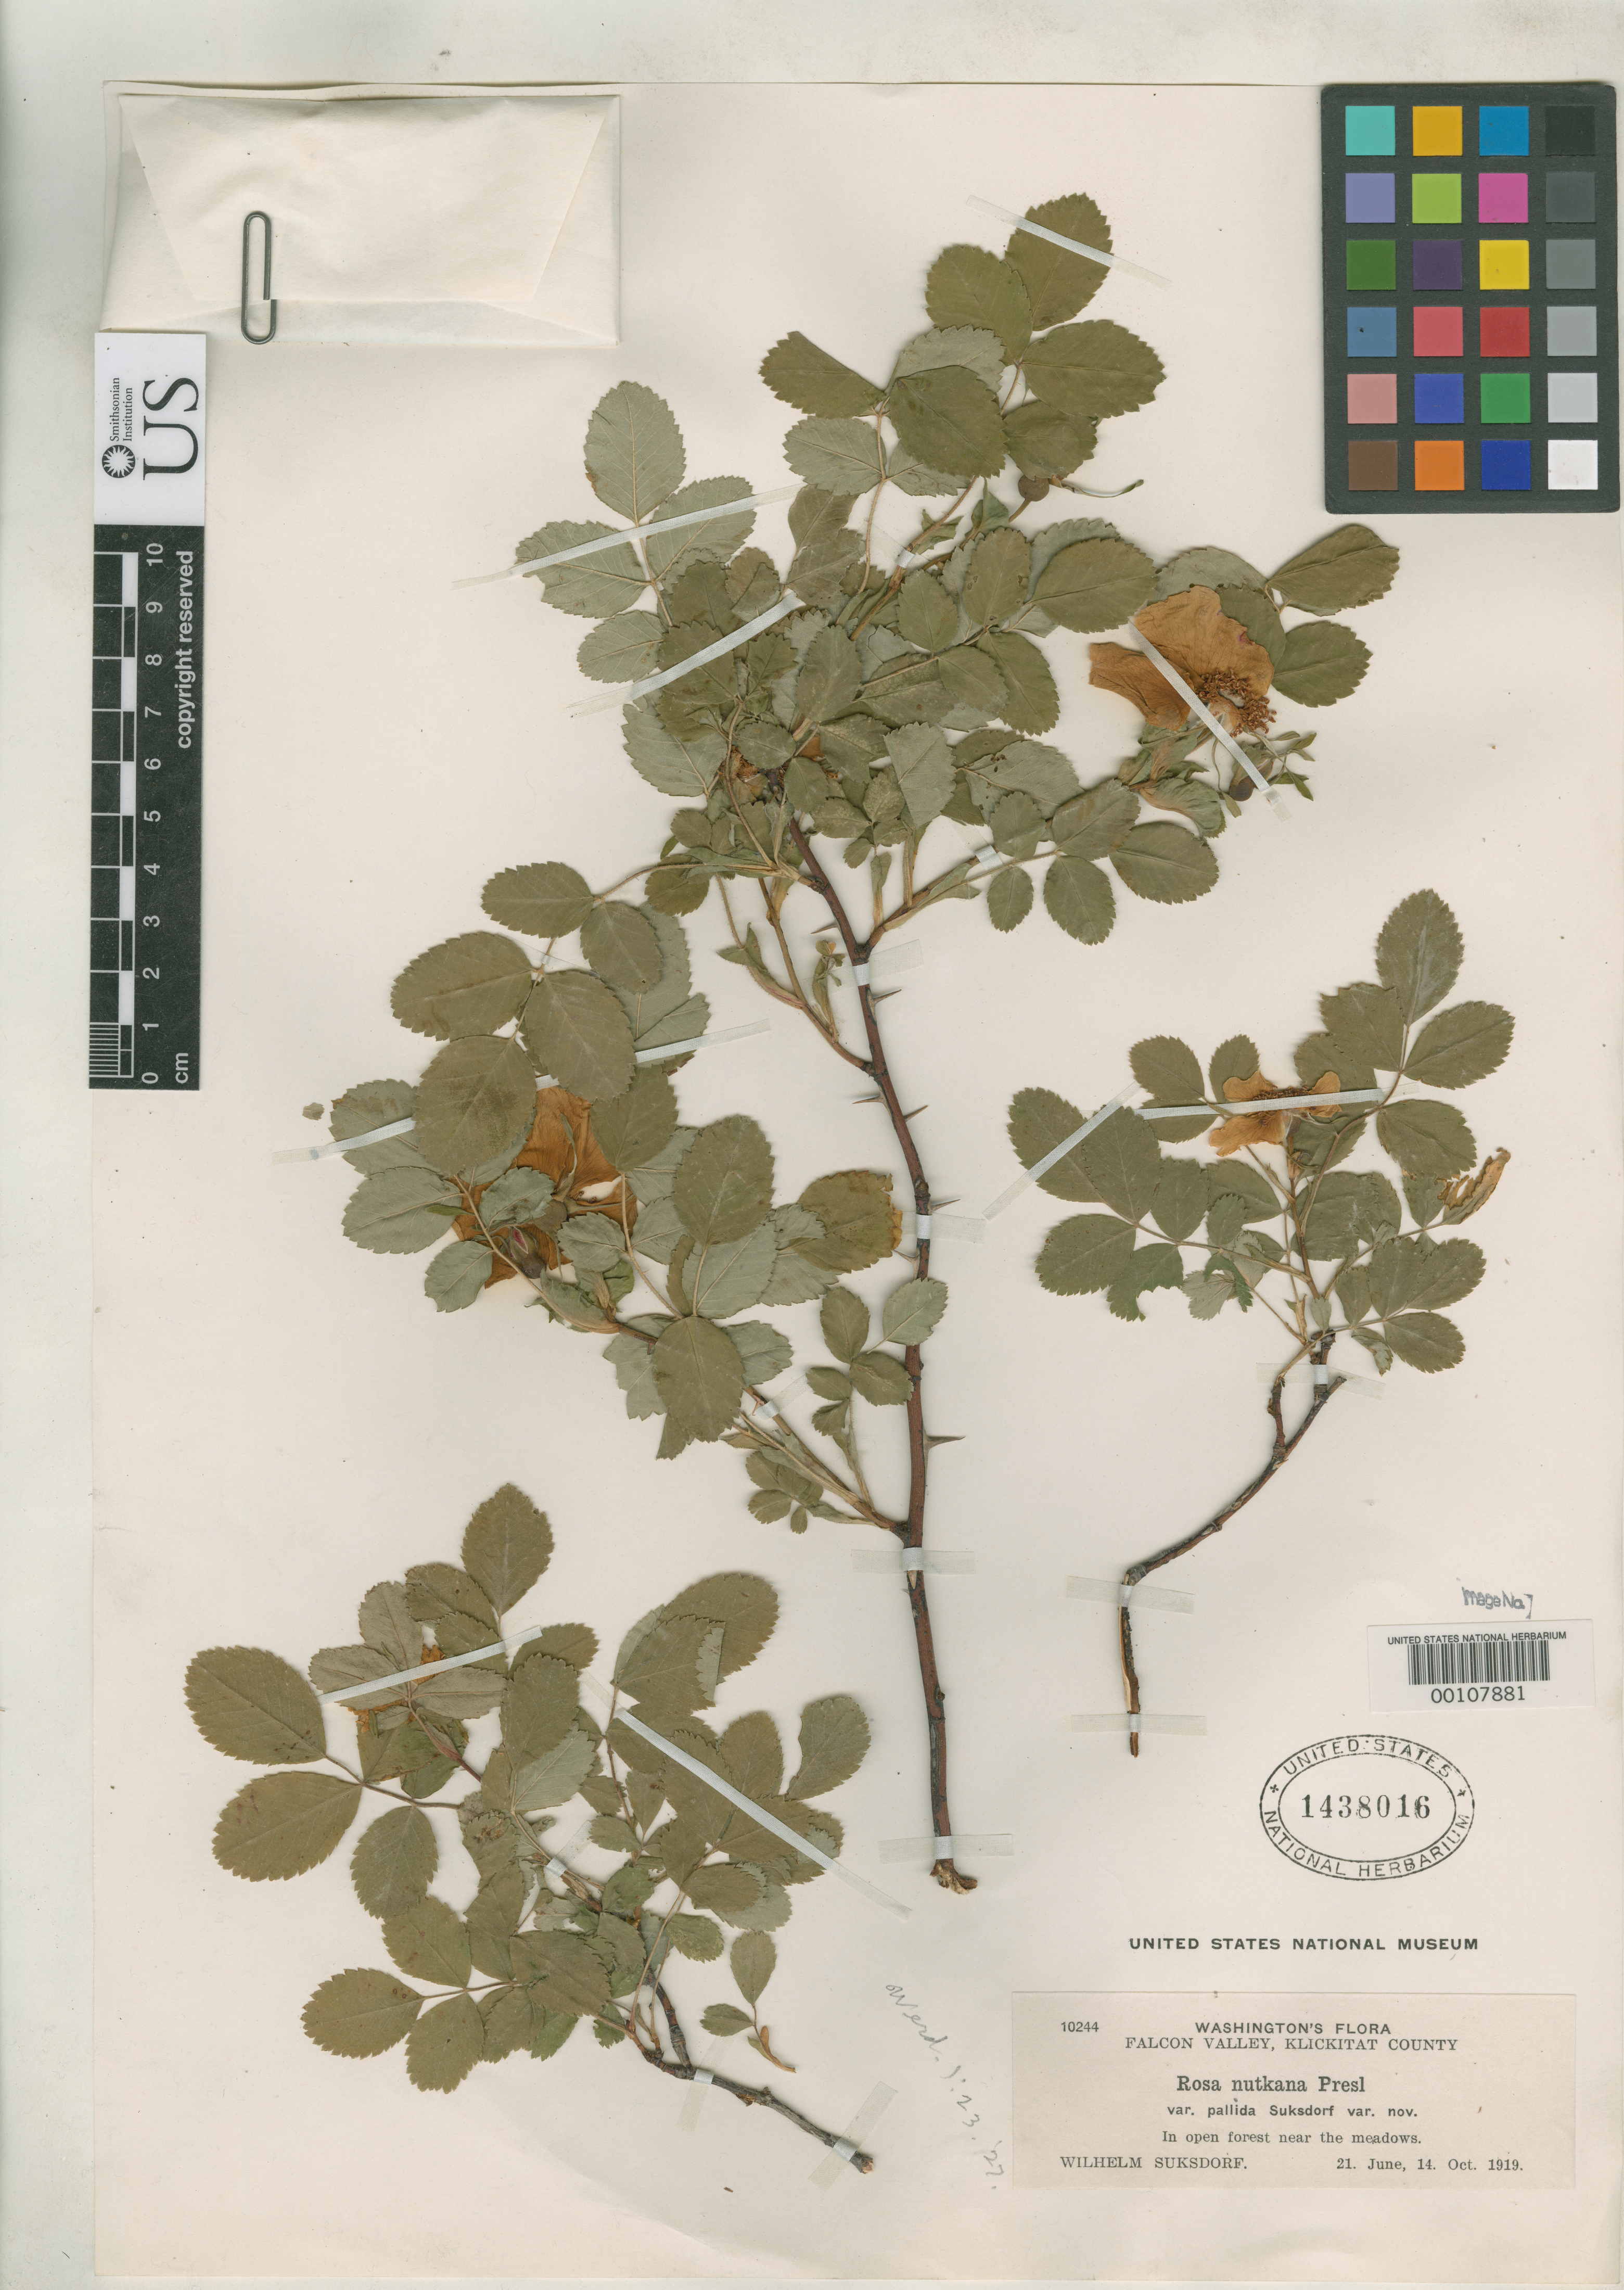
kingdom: Plantae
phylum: Tracheophyta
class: Magnoliopsida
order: Rosales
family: Rosaceae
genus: Rosa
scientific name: Rosa nutkana var. pallida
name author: Suksd.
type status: Isotype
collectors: W. N. Suksdorf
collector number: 10244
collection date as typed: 21 Jun 1919 to 14 Oct 1919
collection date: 1919-06-21/1919-10-14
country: United States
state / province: Washington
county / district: Klickitat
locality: Falcon Valley.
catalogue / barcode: US 1438016